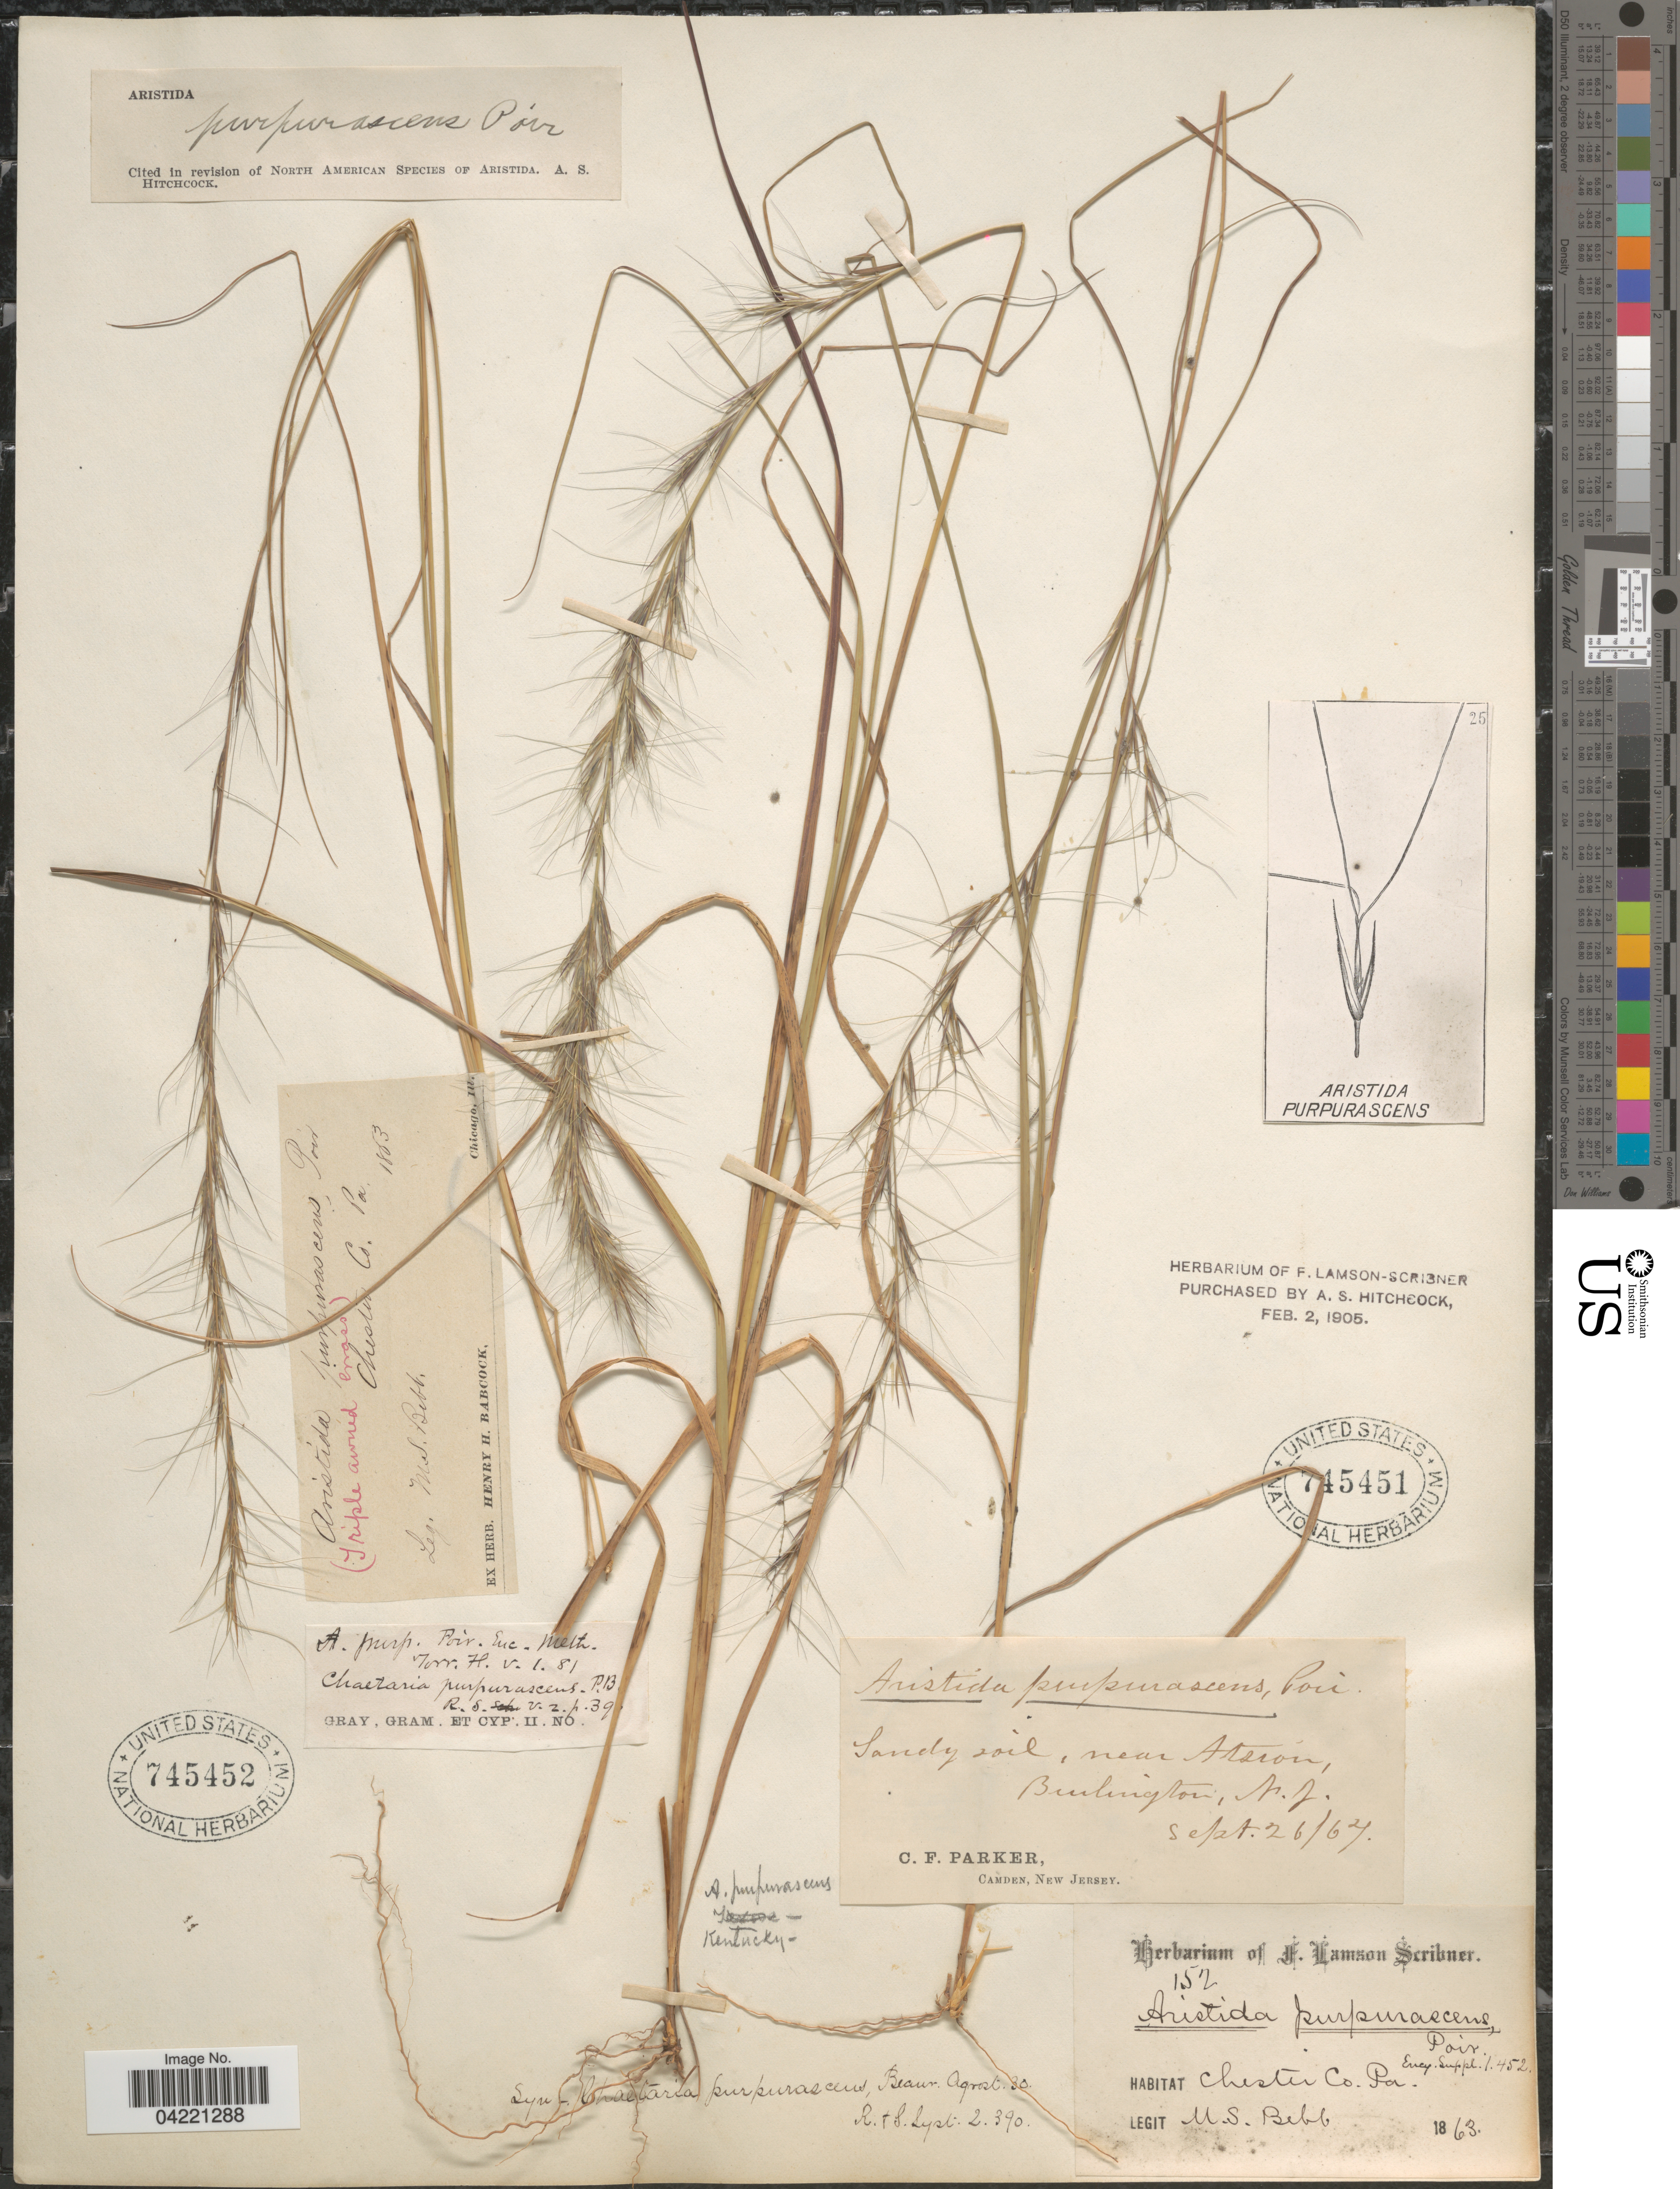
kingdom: Plantae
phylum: Tracheophyta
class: Liliopsida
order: Poales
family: Poaceae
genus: Aristida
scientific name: Aristida purpurascens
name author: Poir.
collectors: C. F. Parker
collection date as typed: Transcribed d/m/y: 26/9/67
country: United States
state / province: New Jersey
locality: Sandy soil, near Atsion, Burlington.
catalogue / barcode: US 745451